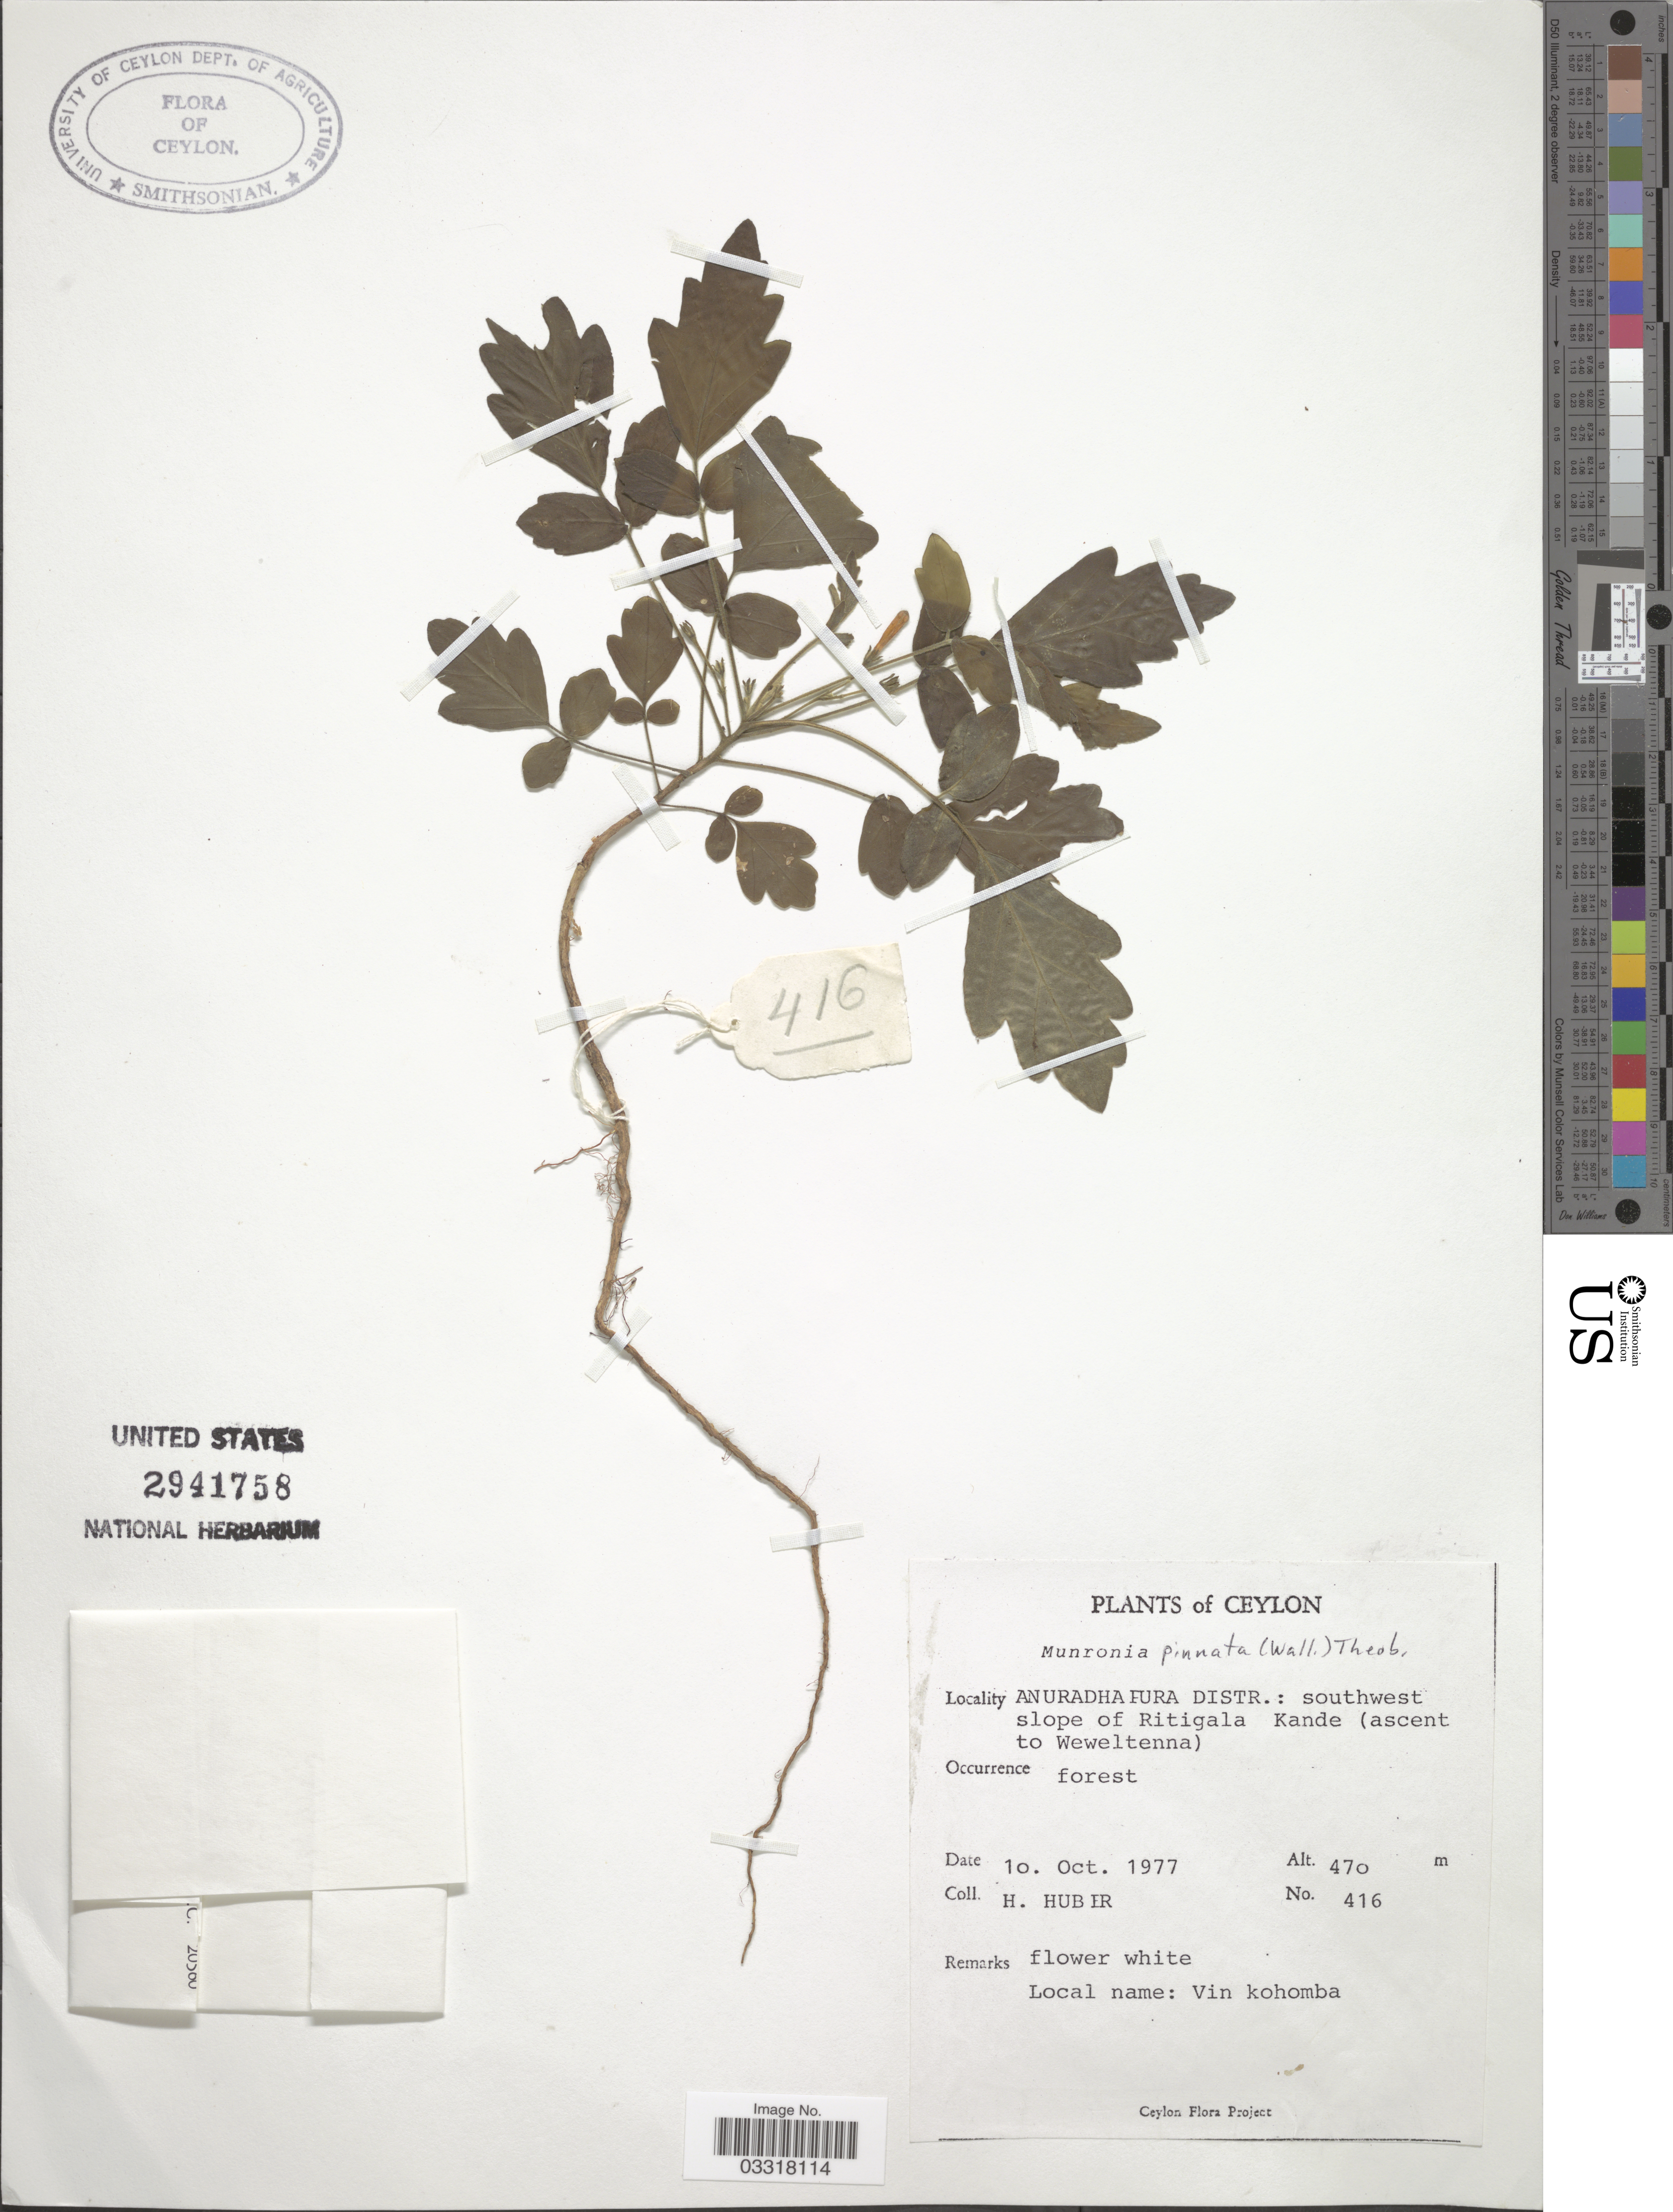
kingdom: Plantae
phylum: Tracheophyta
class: Magnoliopsida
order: Sapindales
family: Meliaceae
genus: Munronia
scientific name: Munronia pinnata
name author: (Wall.) Theobald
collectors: H. Huber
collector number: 416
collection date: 1977-10-10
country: Sri Lanka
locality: Ceylon. Anuradhafura Distr.: southwest slope of Ritigala Kande (ascent to Weweltenna).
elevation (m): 470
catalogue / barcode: US 2941758